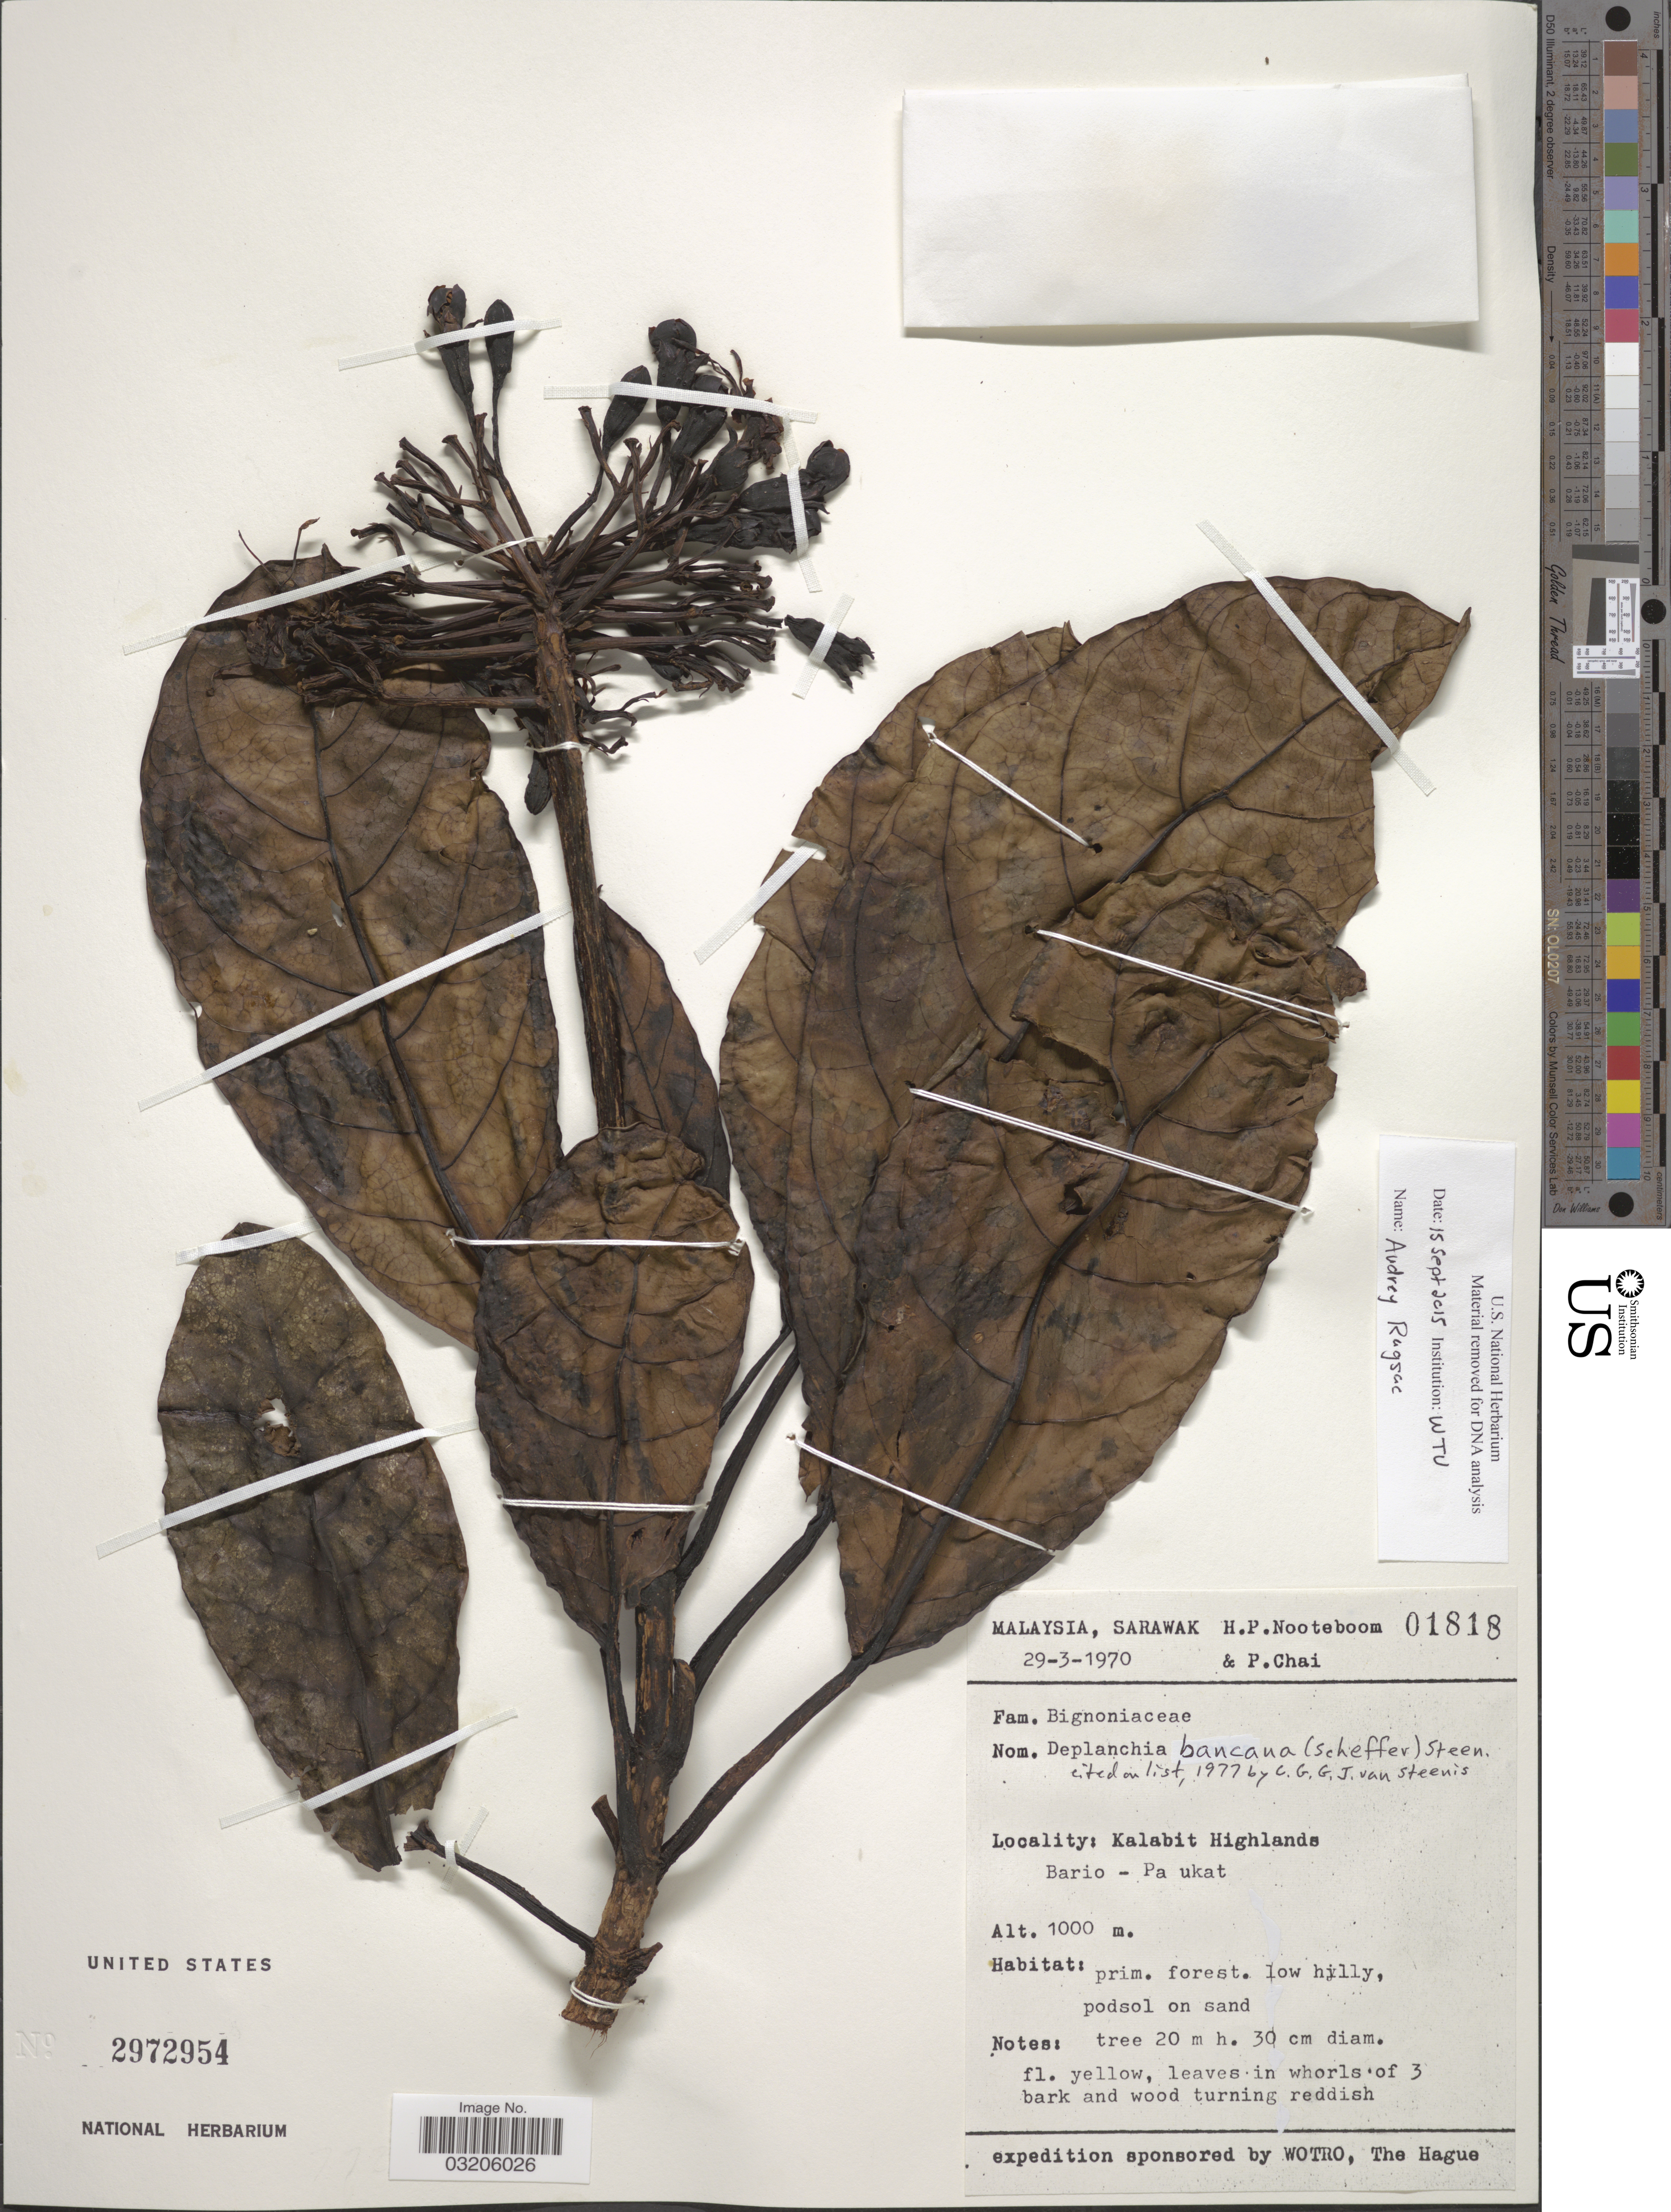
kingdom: Plantae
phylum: Tracheophyta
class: Magnoliopsida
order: Lamiales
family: Bignoniaceae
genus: Deplanchea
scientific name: Deplanchea bancana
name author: (Scheff.) Steenis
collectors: H. P. Nooteboom & P. Chai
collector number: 01818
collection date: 1970-03-29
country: Malaysia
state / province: Sarawak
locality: Kalabit Highlands. Bario - Pa ukat.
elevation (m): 1000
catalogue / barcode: US 2972954